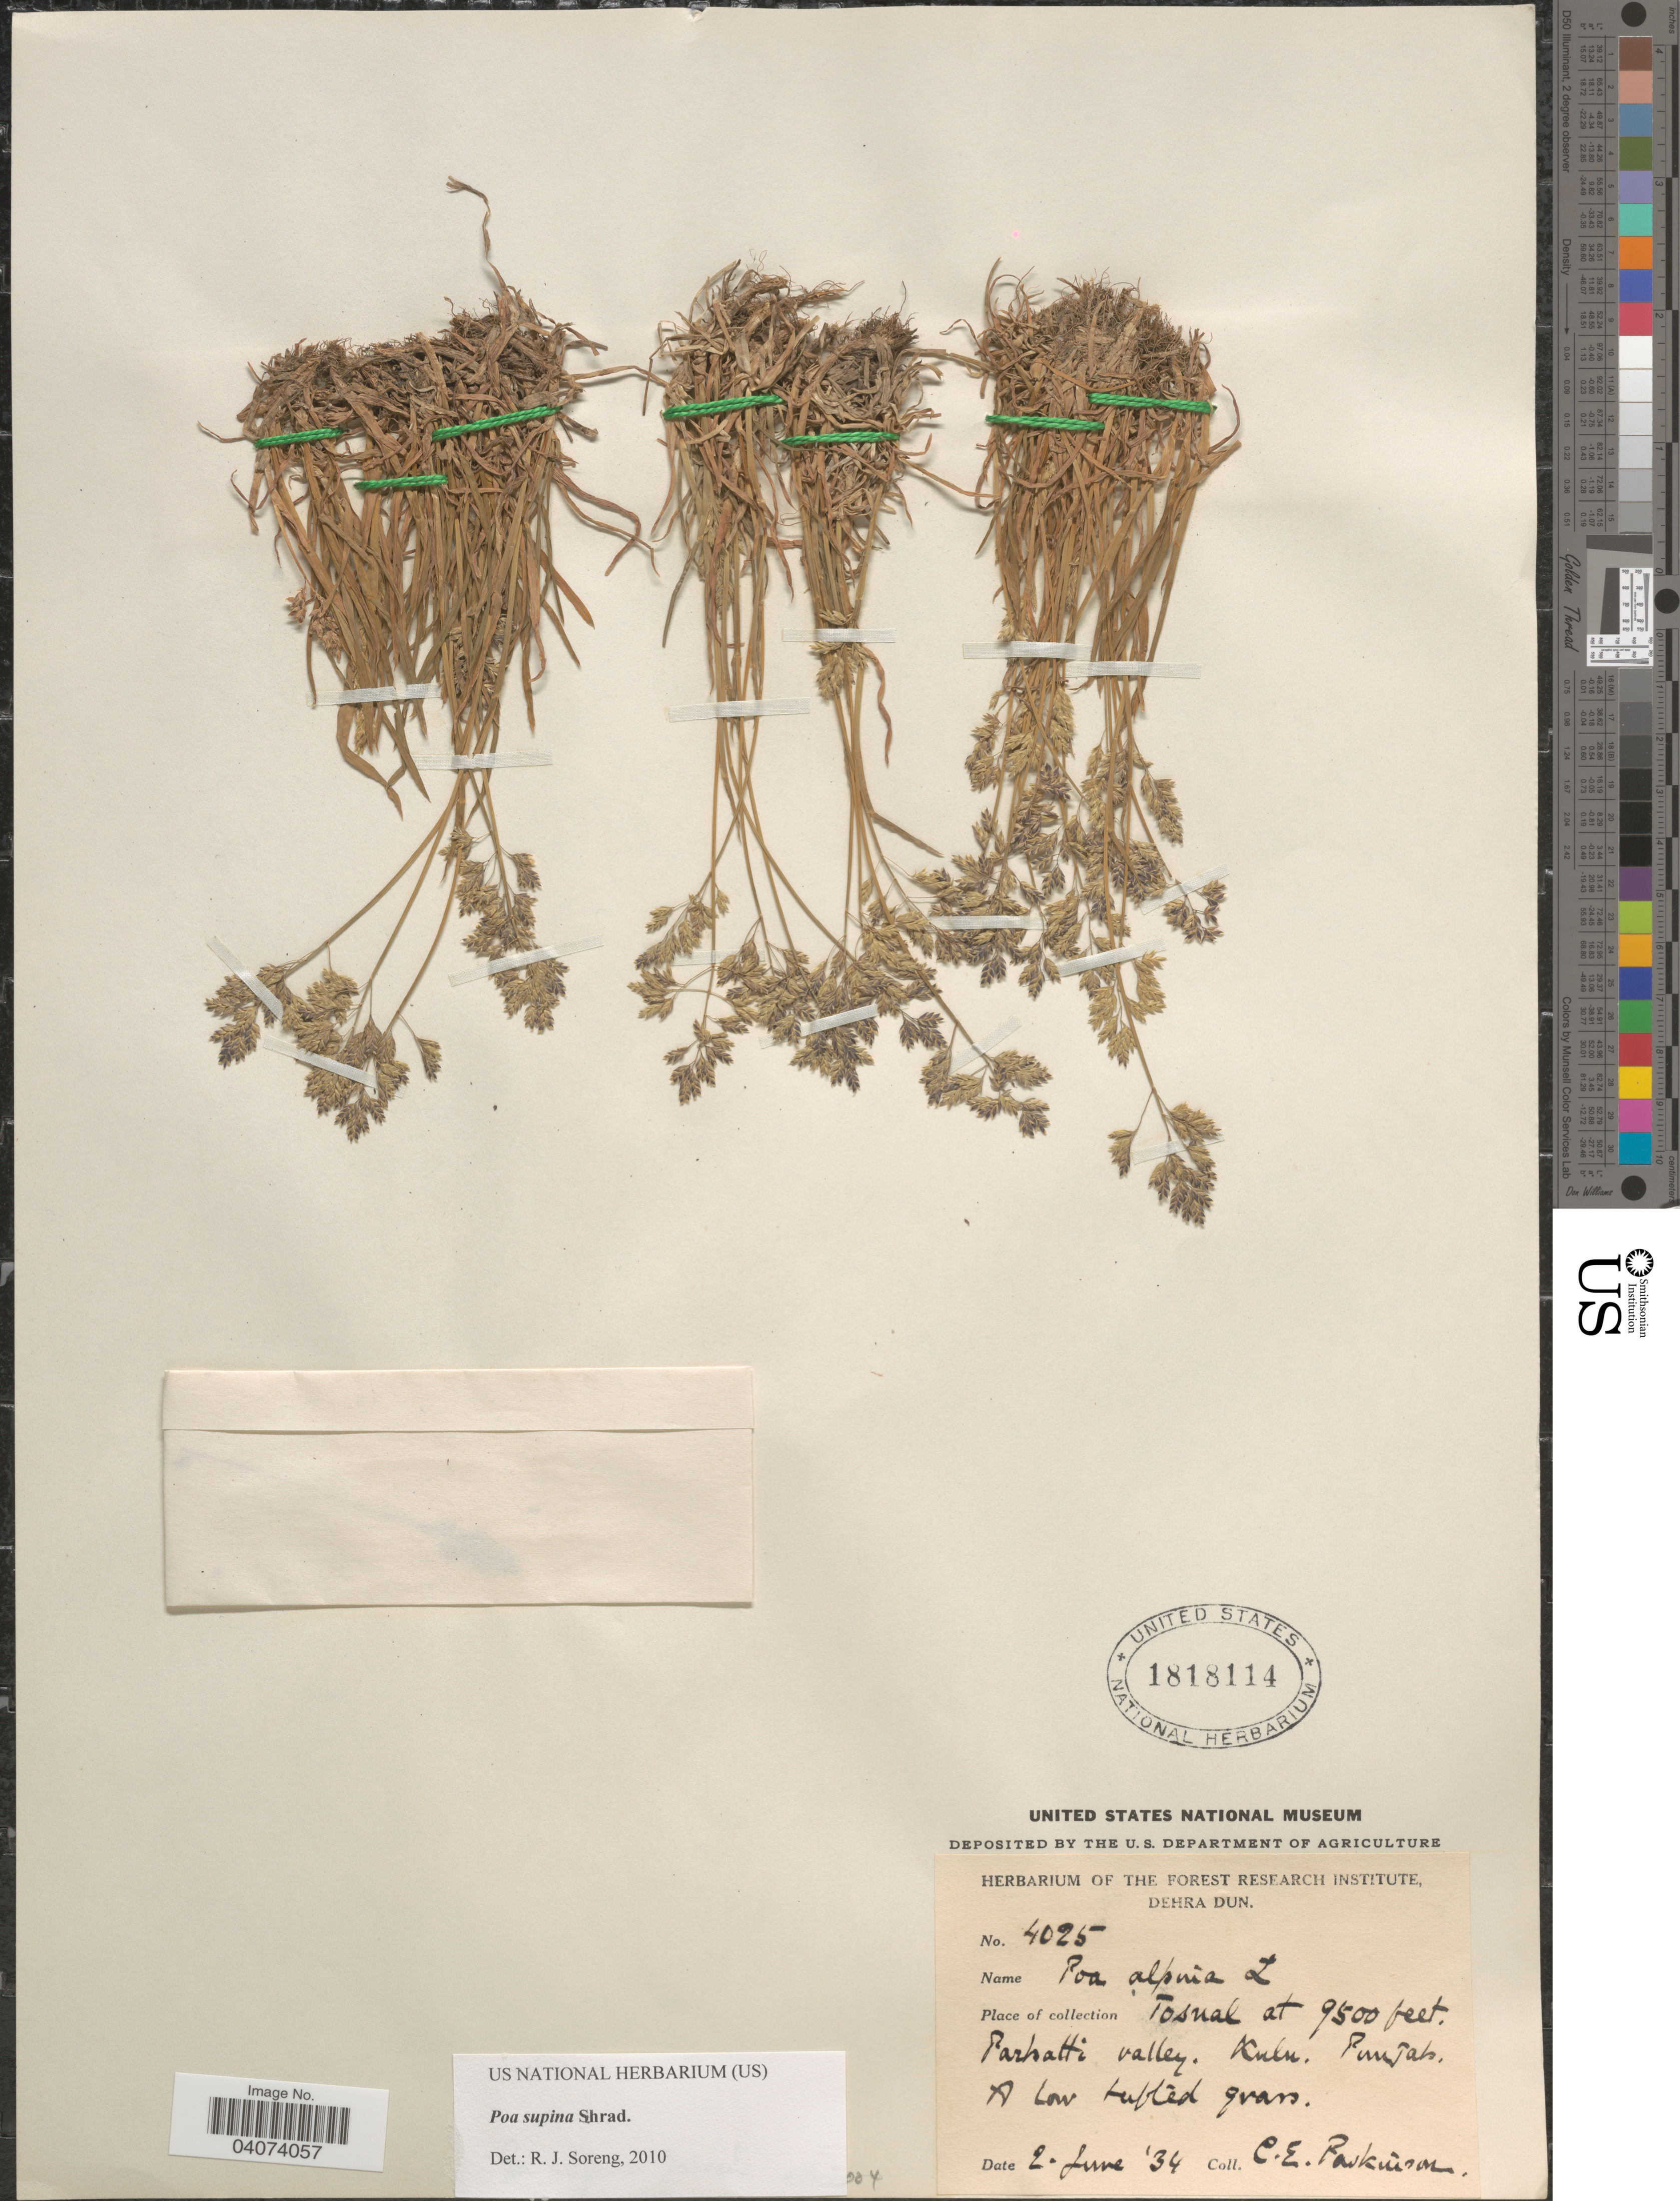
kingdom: Plantae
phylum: Tracheophyta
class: Liliopsida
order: Poales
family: Poaceae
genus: Poa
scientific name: Poa supina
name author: Schrad.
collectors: C. E. Parkinson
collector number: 4025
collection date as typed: Transcribed d/m/y: 2/6/34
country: India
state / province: Punjab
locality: Tosual. Parhatti valley. Kulu.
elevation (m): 2896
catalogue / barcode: US 1818114